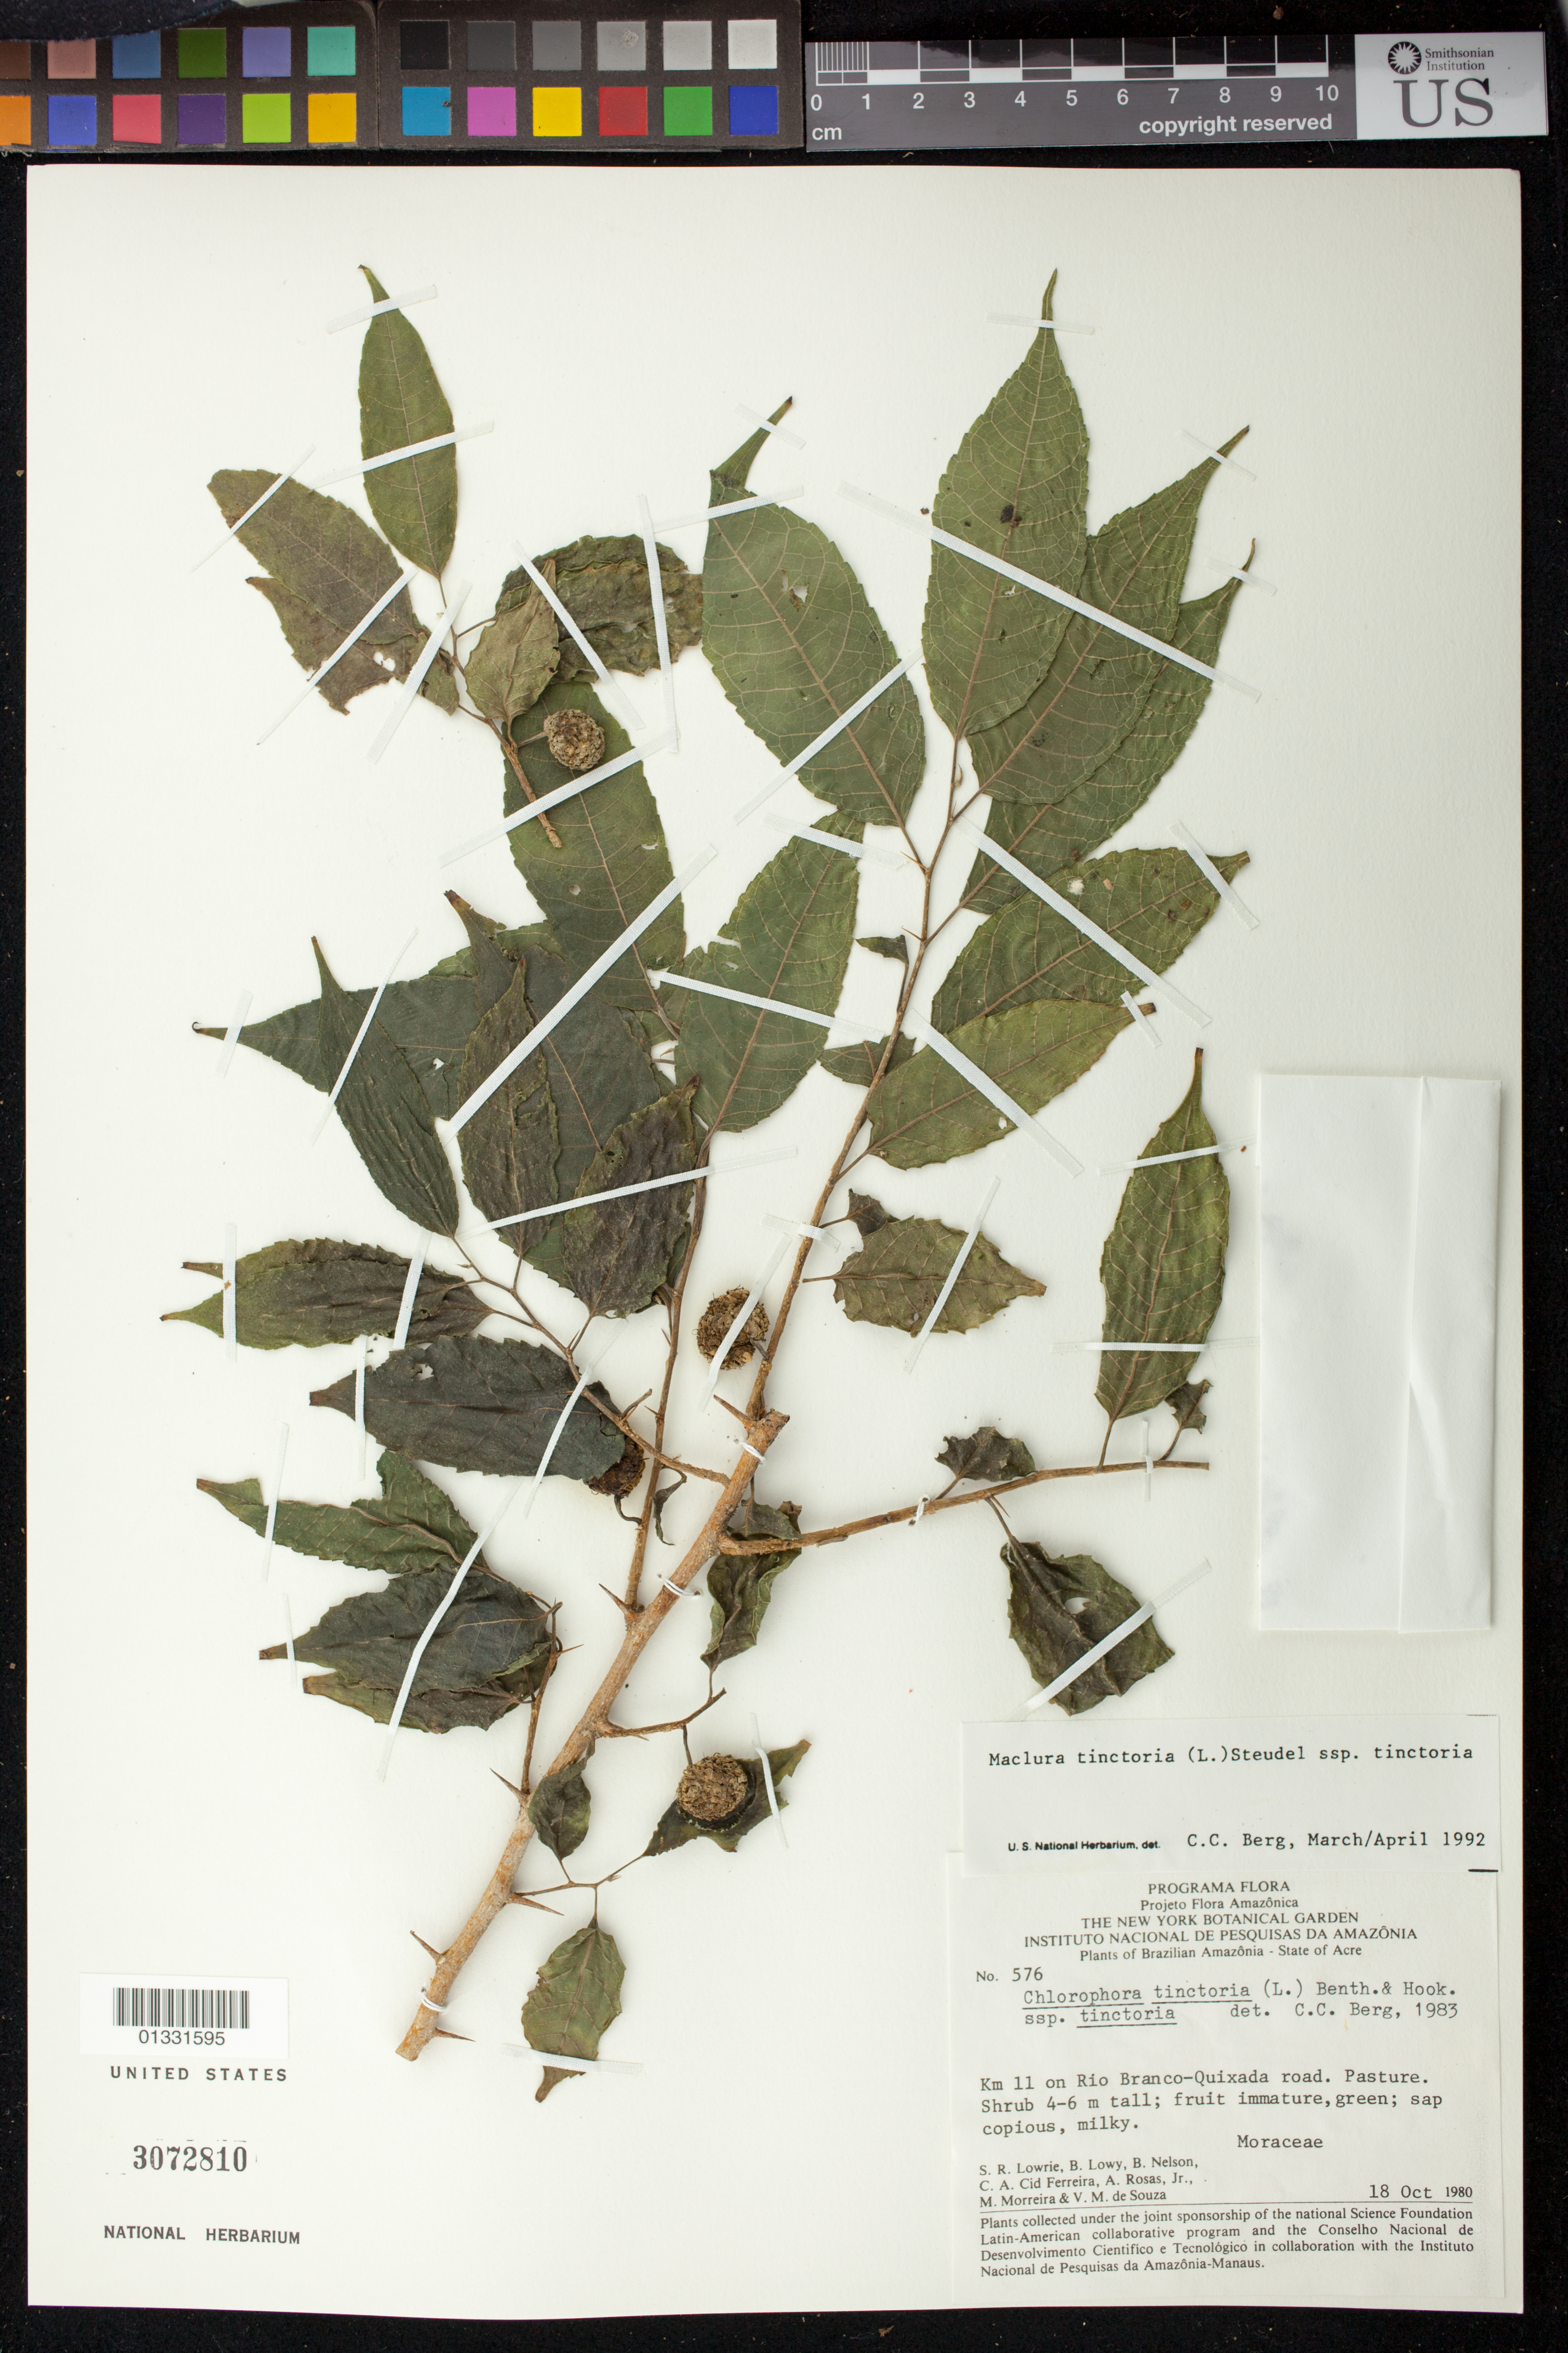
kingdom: Plantae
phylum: Tracheophyta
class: Magnoliopsida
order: Rosales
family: Moraceae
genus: Maclura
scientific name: Maclura tinctoria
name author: (L.) D. Don ex Steud.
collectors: S. Lowrie et al.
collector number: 576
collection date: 1980-01-18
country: Brazil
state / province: Acre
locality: km 11 on Rio Branco-Quixada road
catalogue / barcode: US 3072810